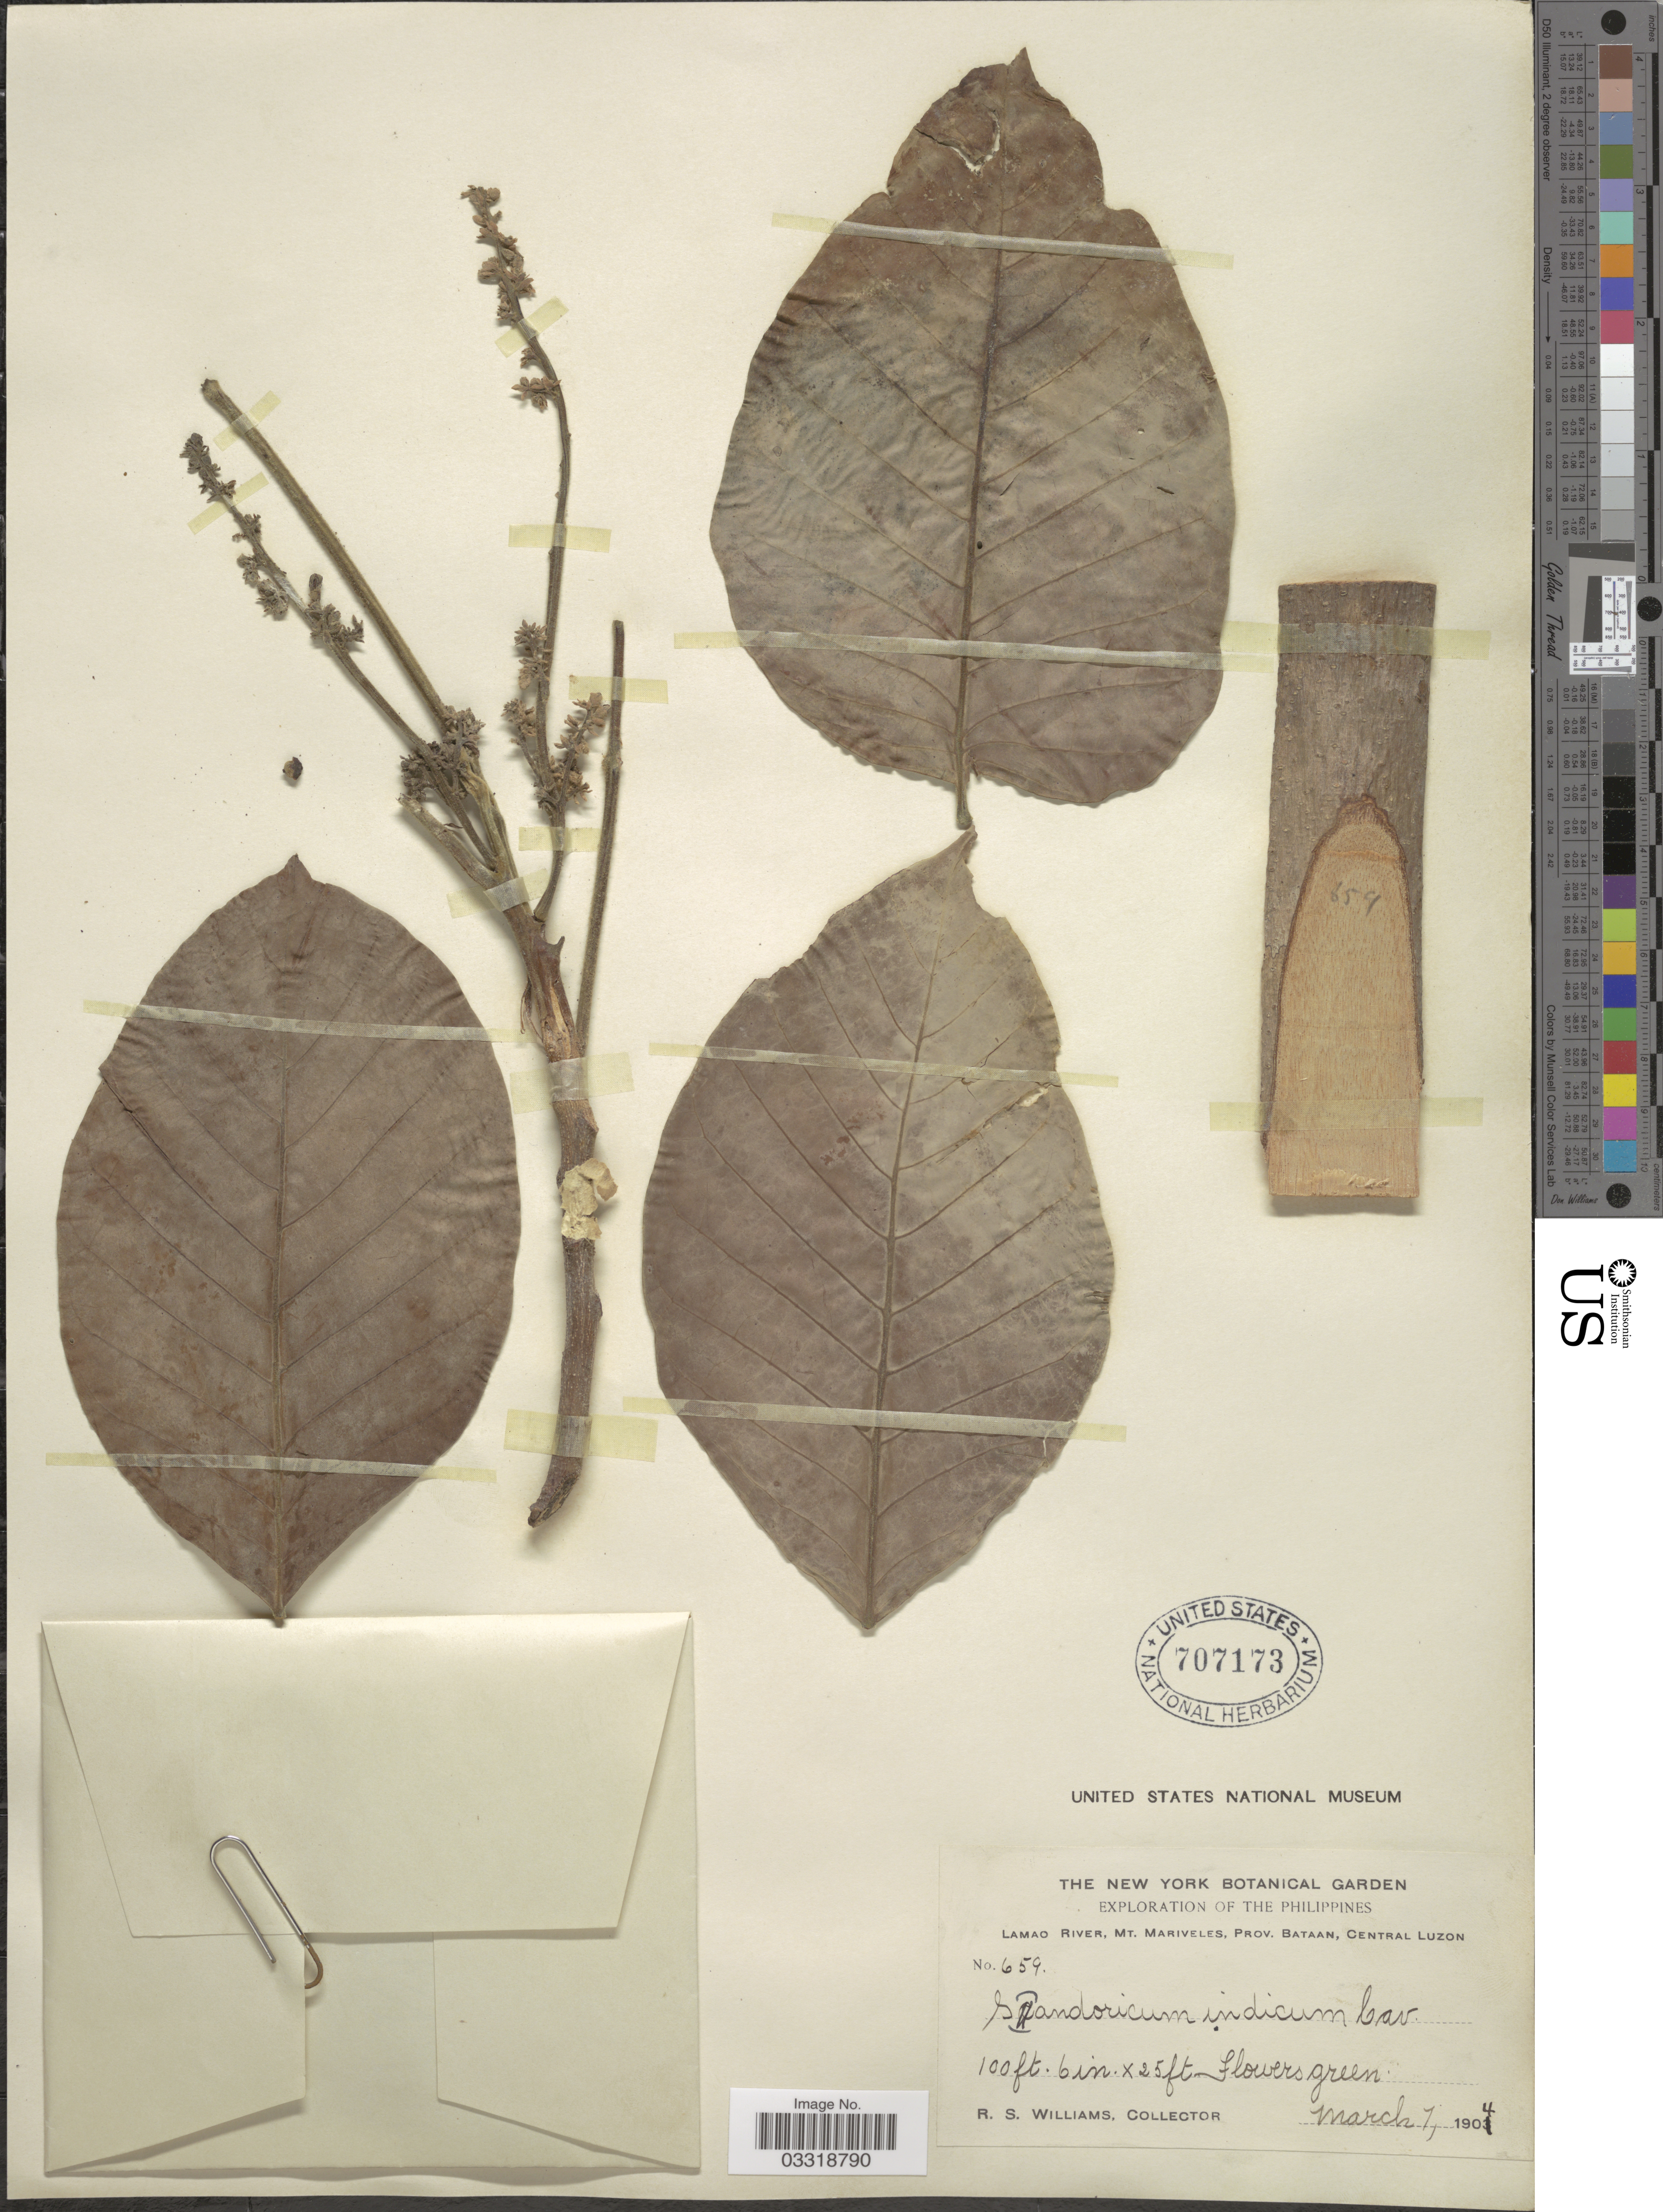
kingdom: Plantae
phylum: Tracheophyta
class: Magnoliopsida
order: Sapindales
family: Meliaceae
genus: Sandoricum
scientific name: Sandoricum koetjape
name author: (Burm. f.) Merr.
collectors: R. S. Williams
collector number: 659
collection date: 1904-03-07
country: Philippines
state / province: Central Luzon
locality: Lamao River, Mt. Mariveles, Prov. Bataan, Central Luzon.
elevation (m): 30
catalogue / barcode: US 707173